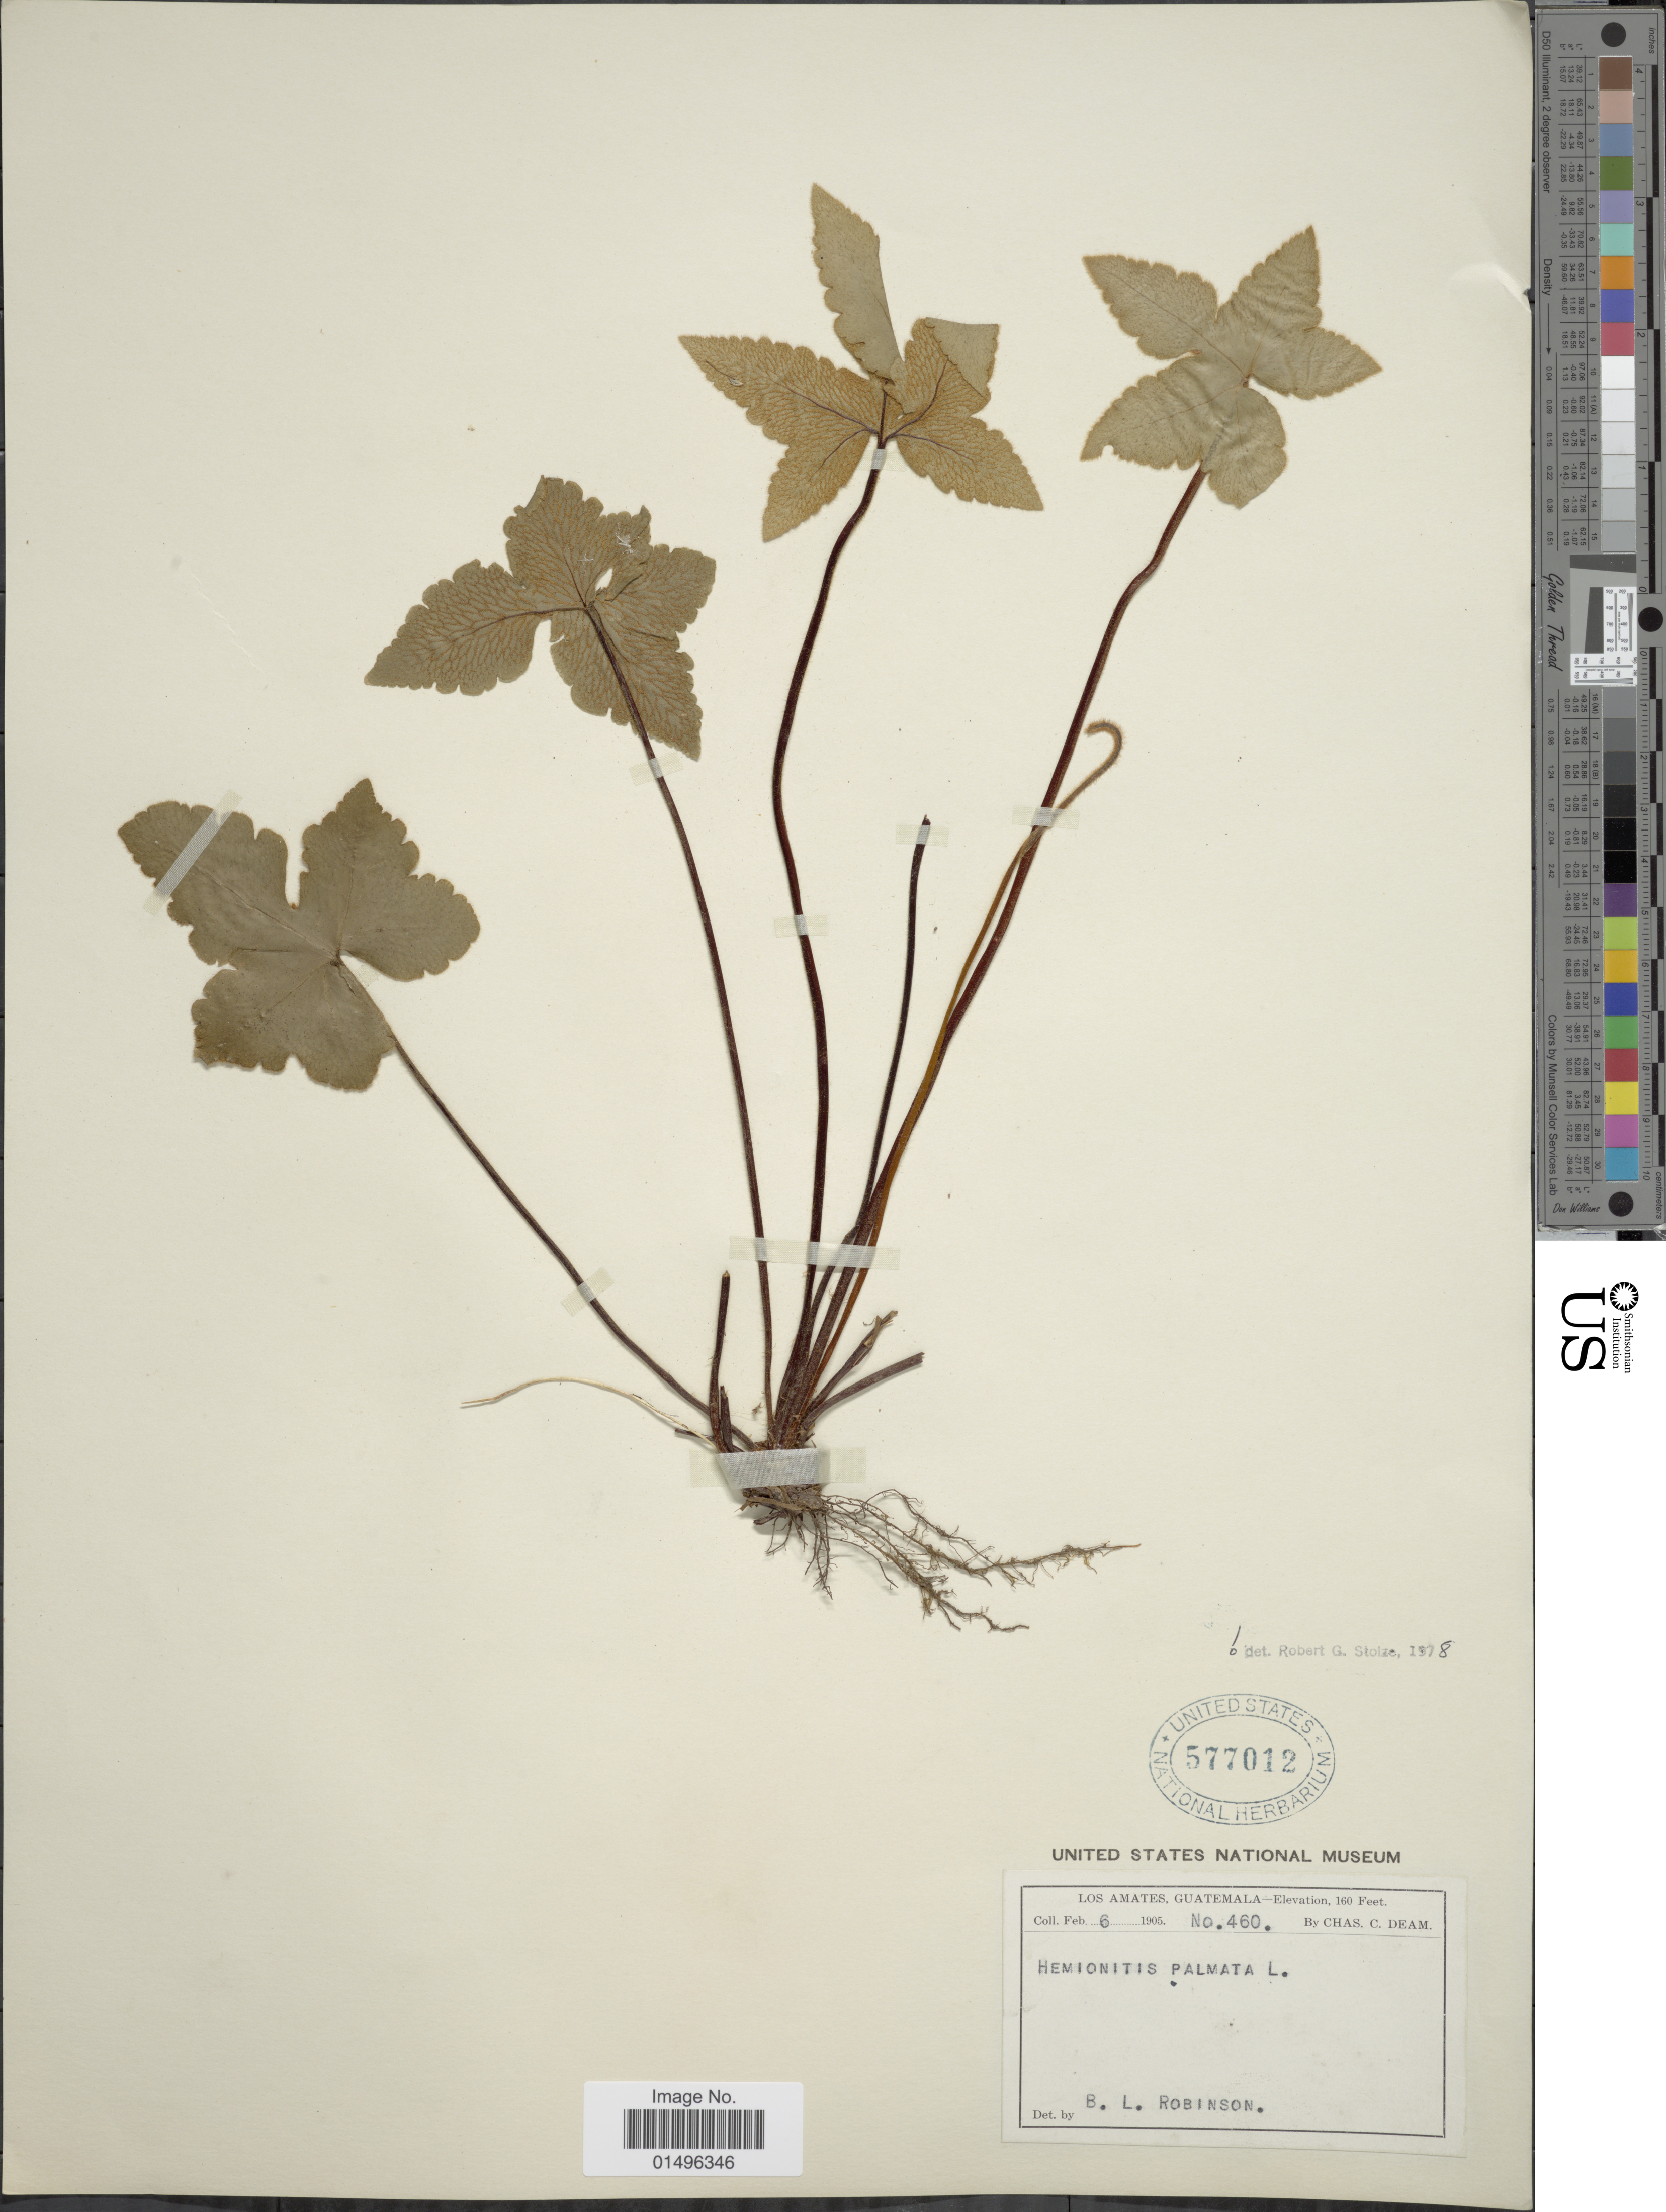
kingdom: Plantae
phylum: Tracheophyta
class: Polypodiopsida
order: Polypodiales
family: Pteridaceae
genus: Hemionitis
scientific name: Hemionitis palmata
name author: L.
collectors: C. C. Deam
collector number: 460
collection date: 1905-02-06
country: Guatemala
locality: Guatemala, Los Amates.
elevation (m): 49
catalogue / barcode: US 577012